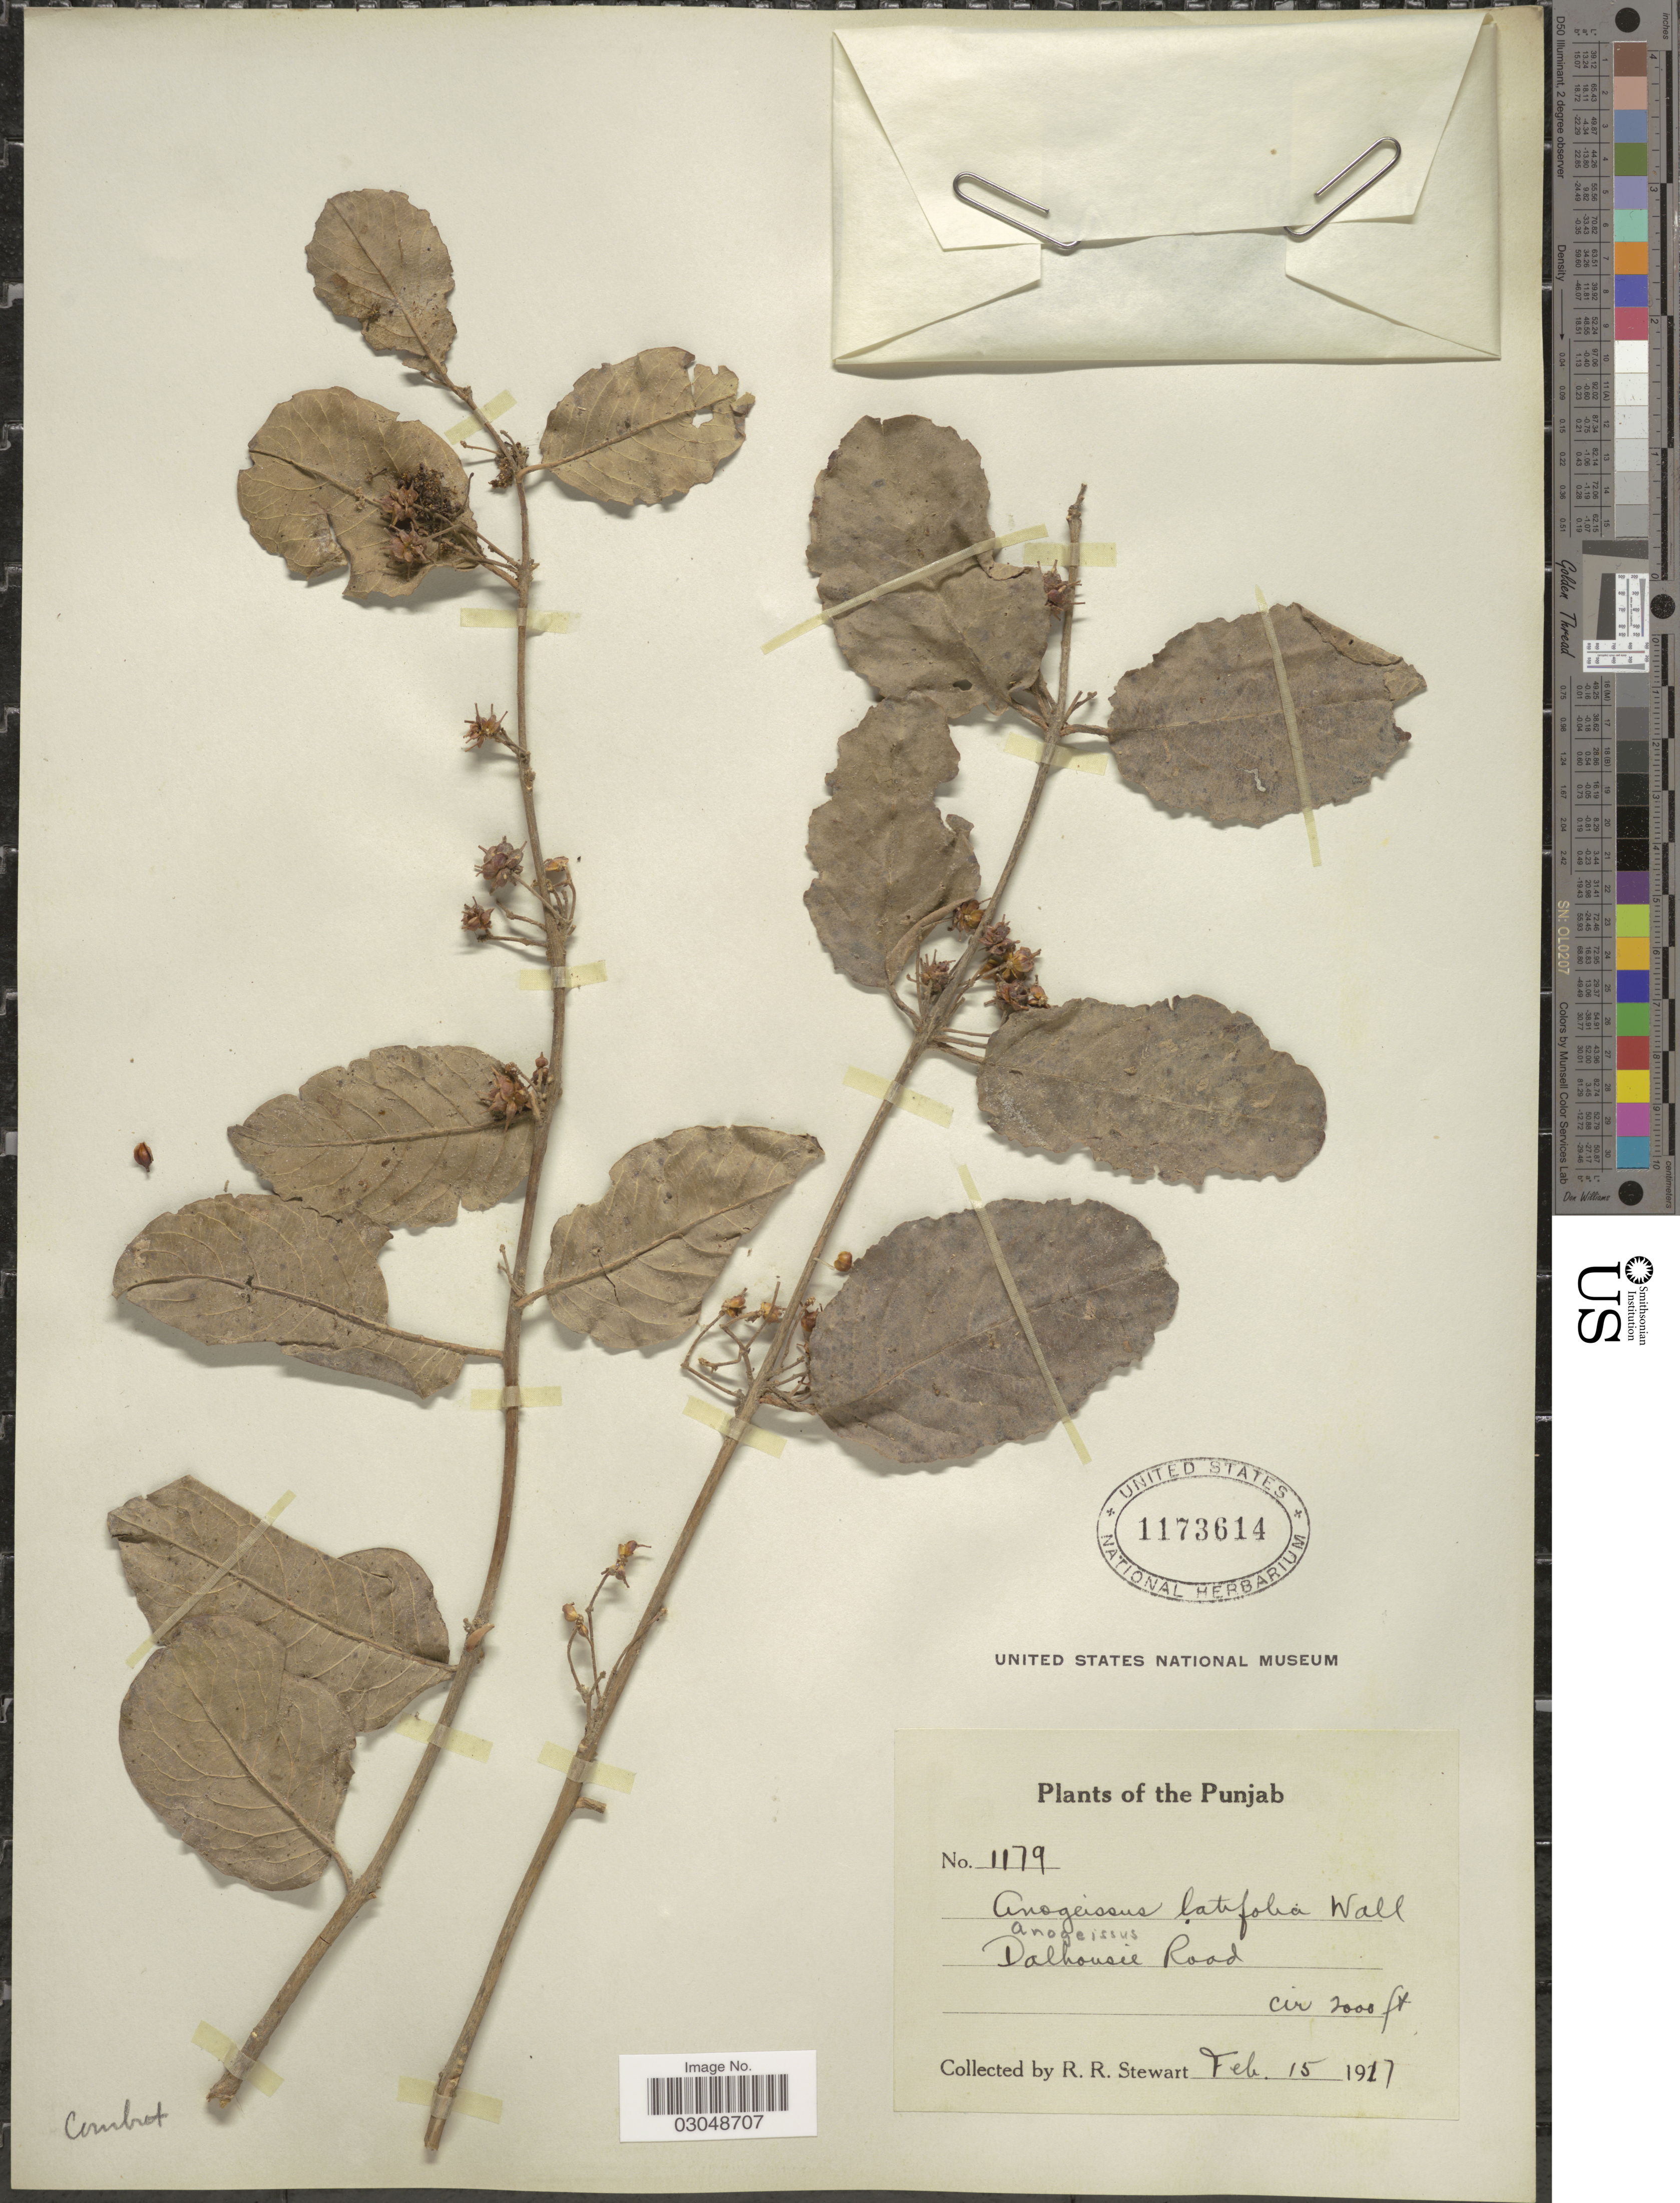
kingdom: Plantae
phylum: Tracheophyta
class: Magnoliopsida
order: Myrtales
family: Combretaceae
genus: Anogeissus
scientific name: Anogeissus latifolia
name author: (Roxb. ex DC.) Wall. ex Guill. & Perr.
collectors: R. Stewart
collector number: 1179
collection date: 1917-02-15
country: India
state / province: Himachal Pradesh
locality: Dalhousie Road.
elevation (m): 610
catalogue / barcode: US 1173614